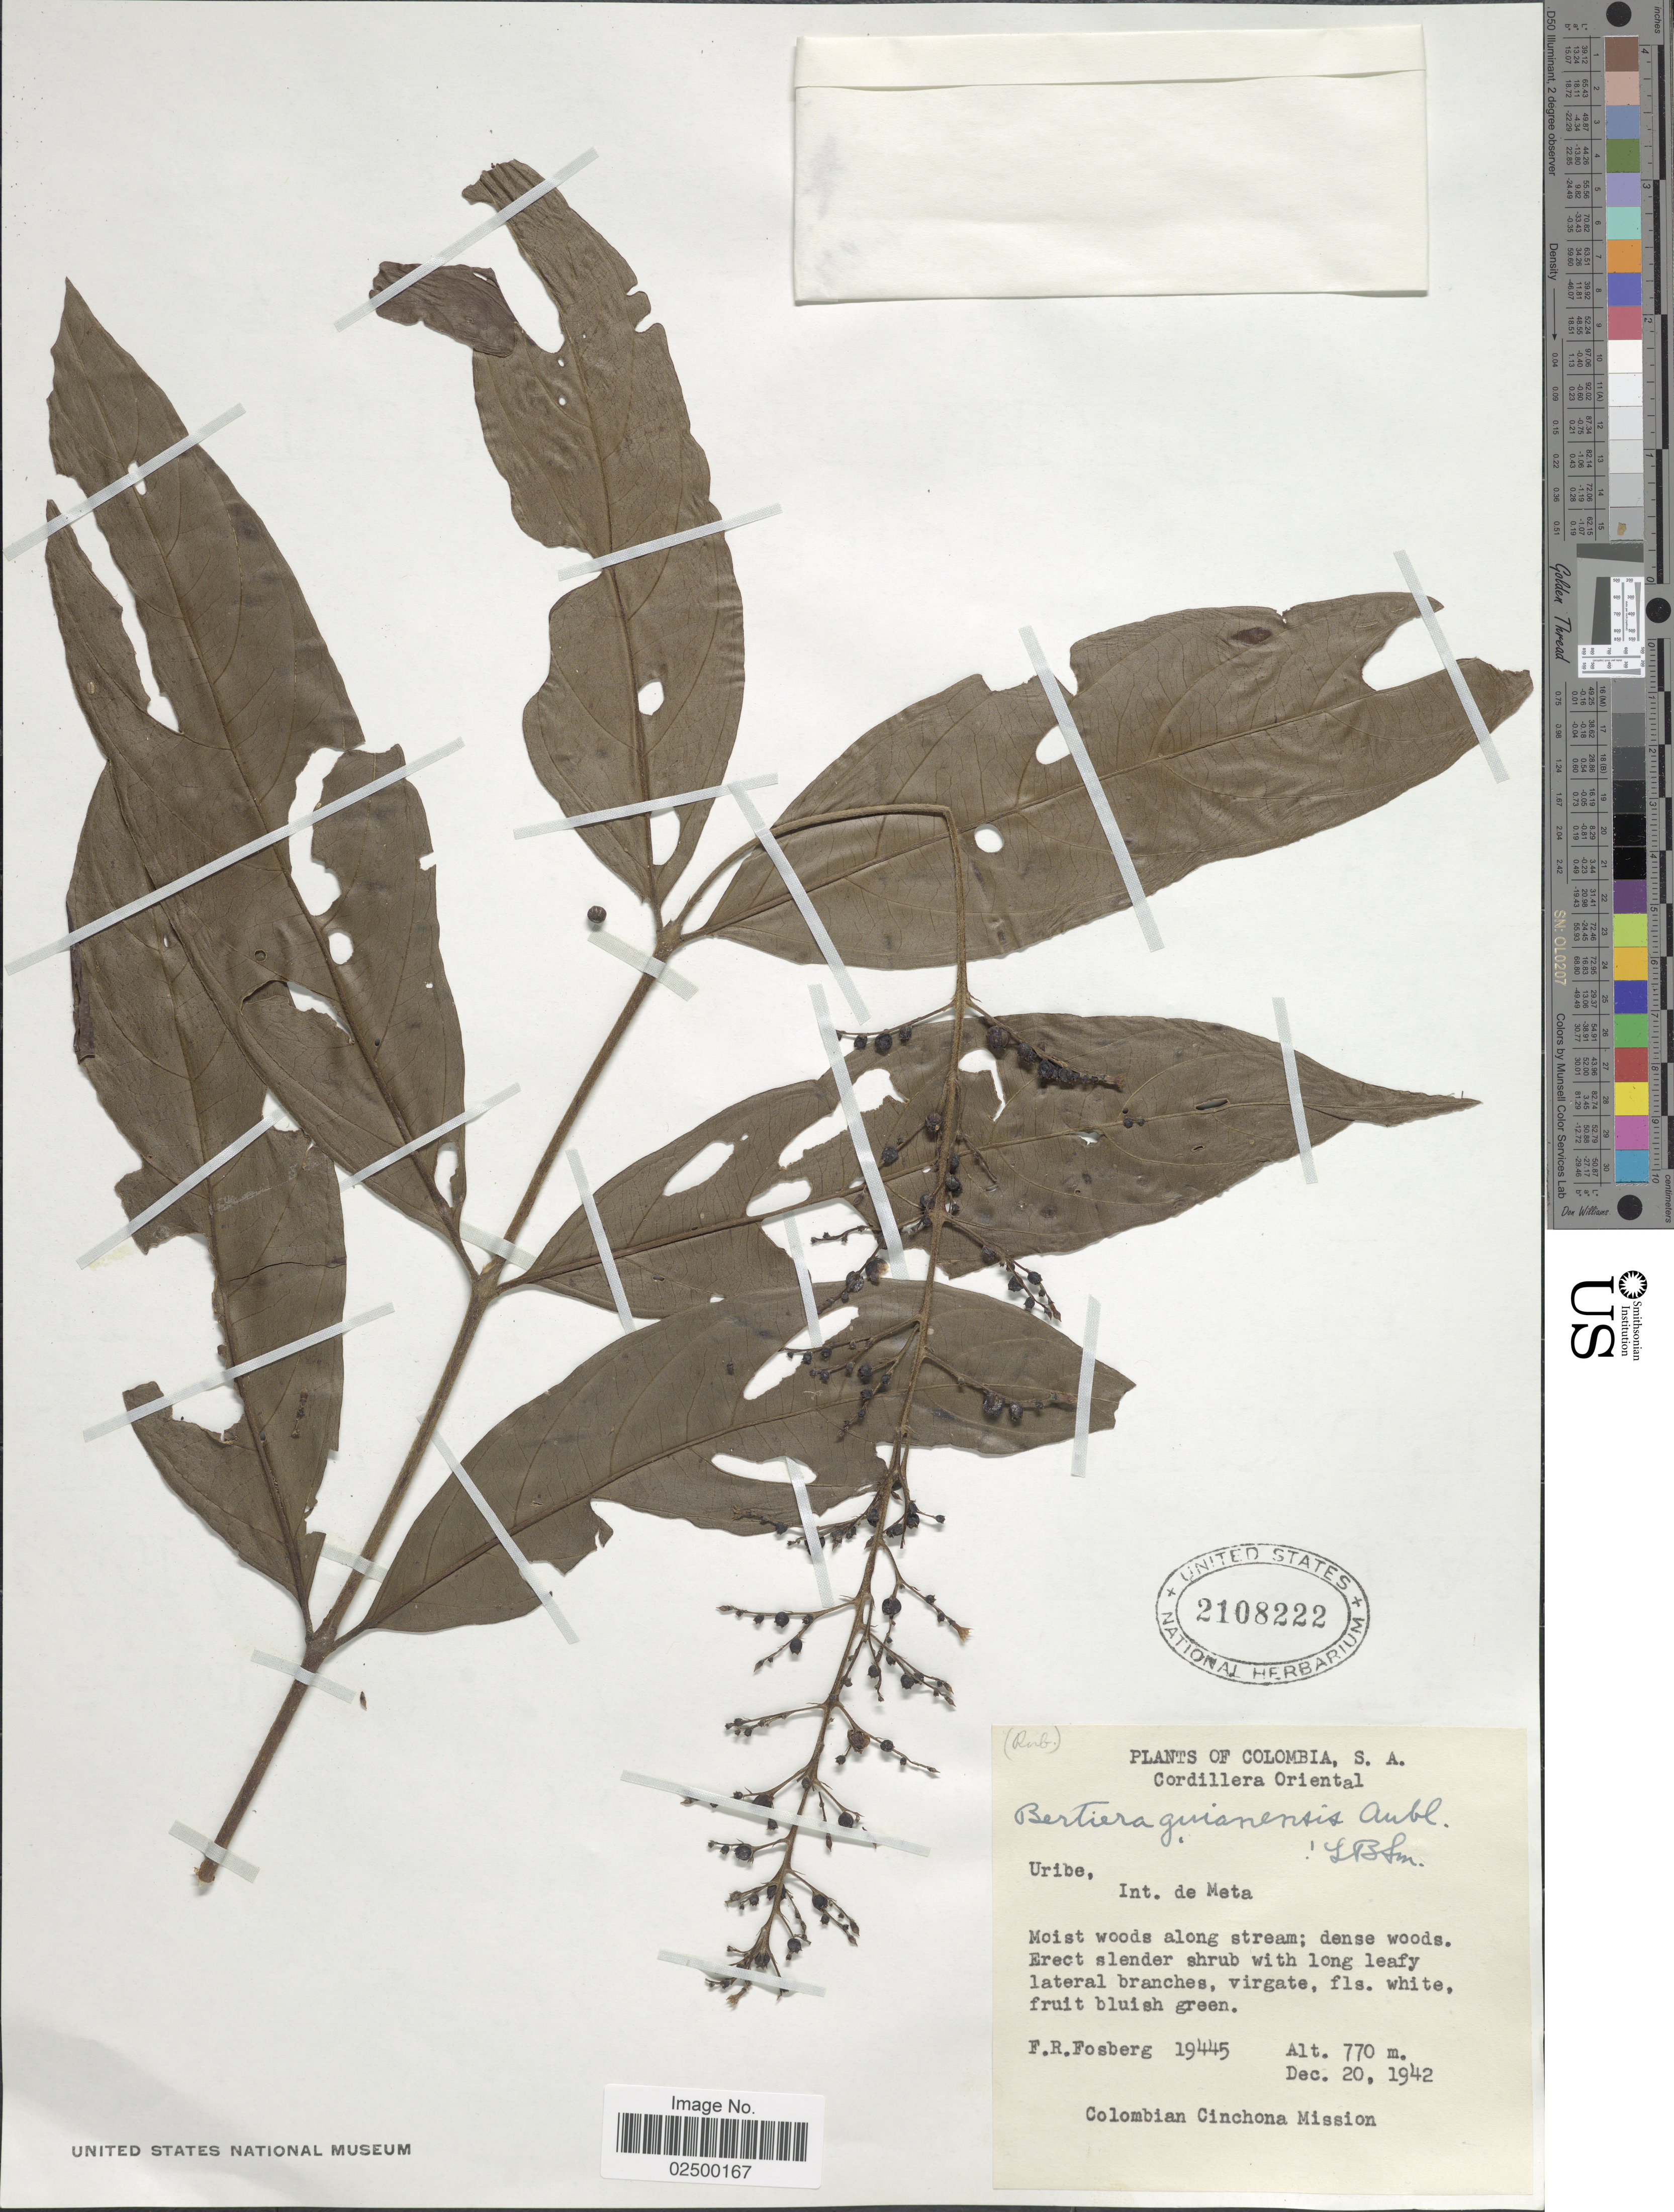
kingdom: Plantae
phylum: Tracheophyta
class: Magnoliopsida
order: Gentianales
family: Rubiaceae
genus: Bertiera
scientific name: Bertiera guianensis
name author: Aubl.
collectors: F. R. Fosberg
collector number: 19445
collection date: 1942-12-20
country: Colombia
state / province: Meta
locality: Cordillera Oriental, Uribe, Int. de Meta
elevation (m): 770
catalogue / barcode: US 2108222